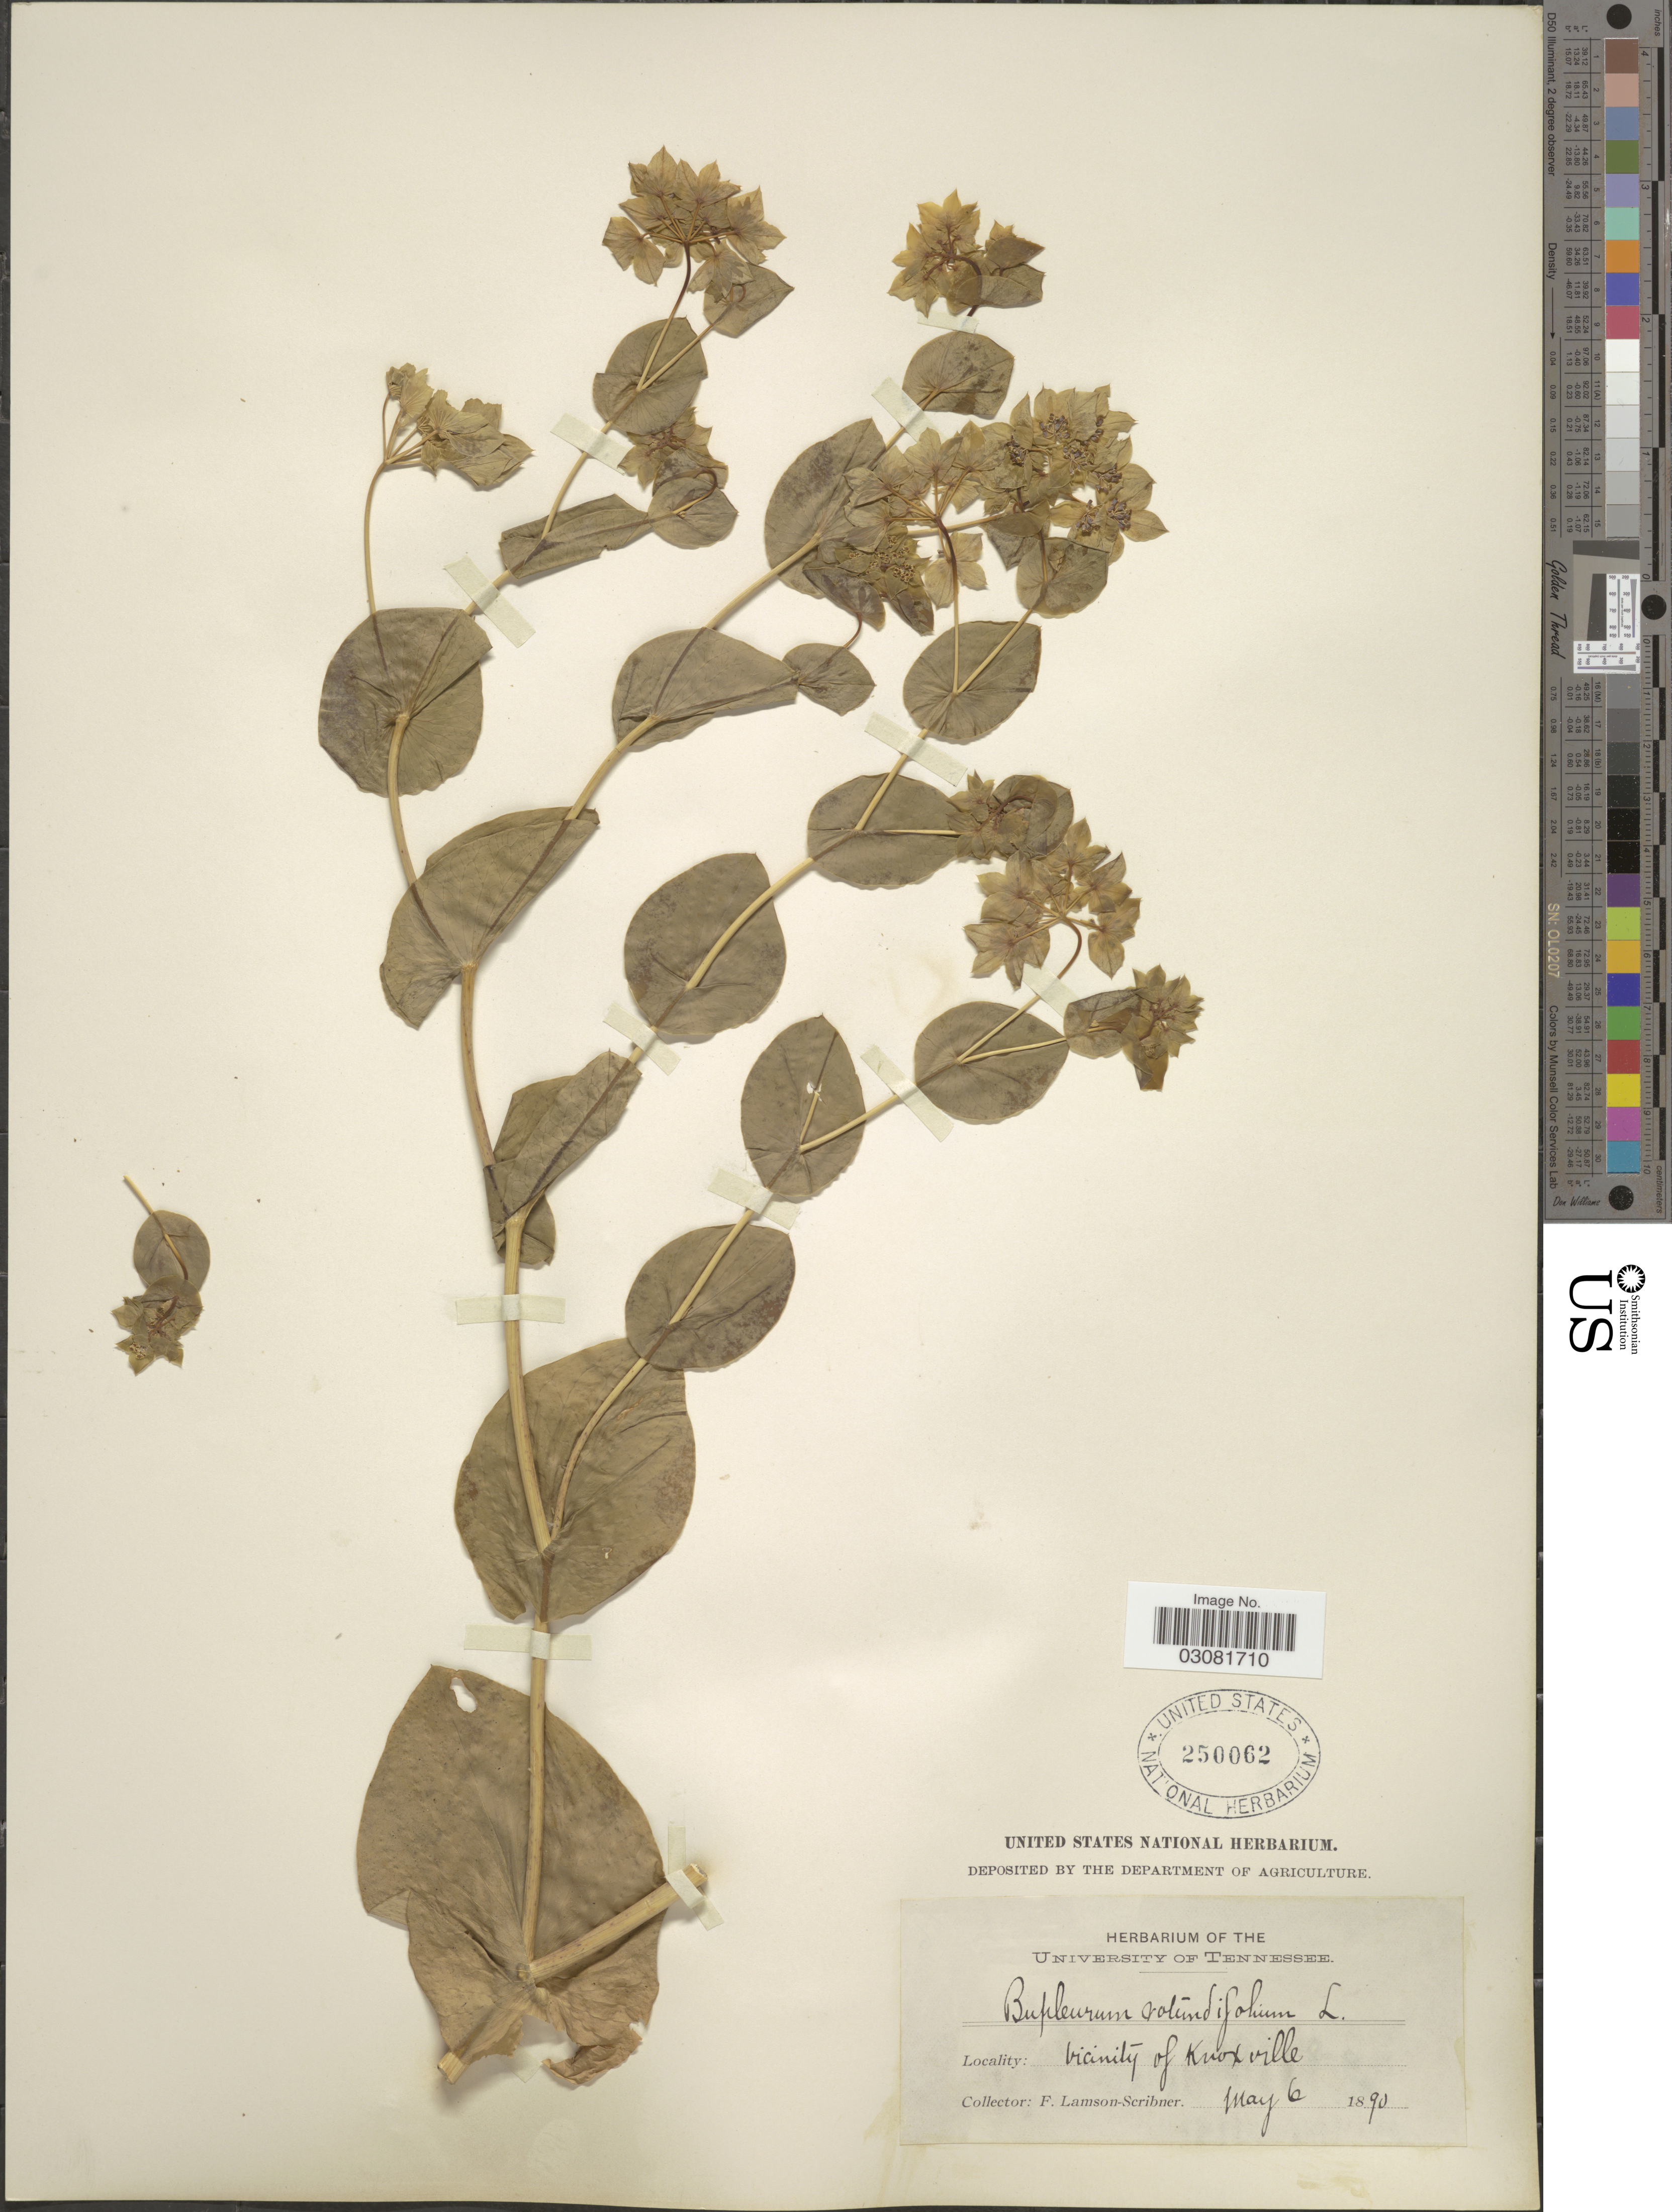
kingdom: Plantae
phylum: Tracheophyta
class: Magnoliopsida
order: Apiales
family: Apiaceae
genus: Bupleurum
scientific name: Bupleurum rotundifolium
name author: L.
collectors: F. Lamson-Scribner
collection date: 1890-05-06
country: United States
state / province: Tennessee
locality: Vicinity of Knoxville.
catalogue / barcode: US 250062